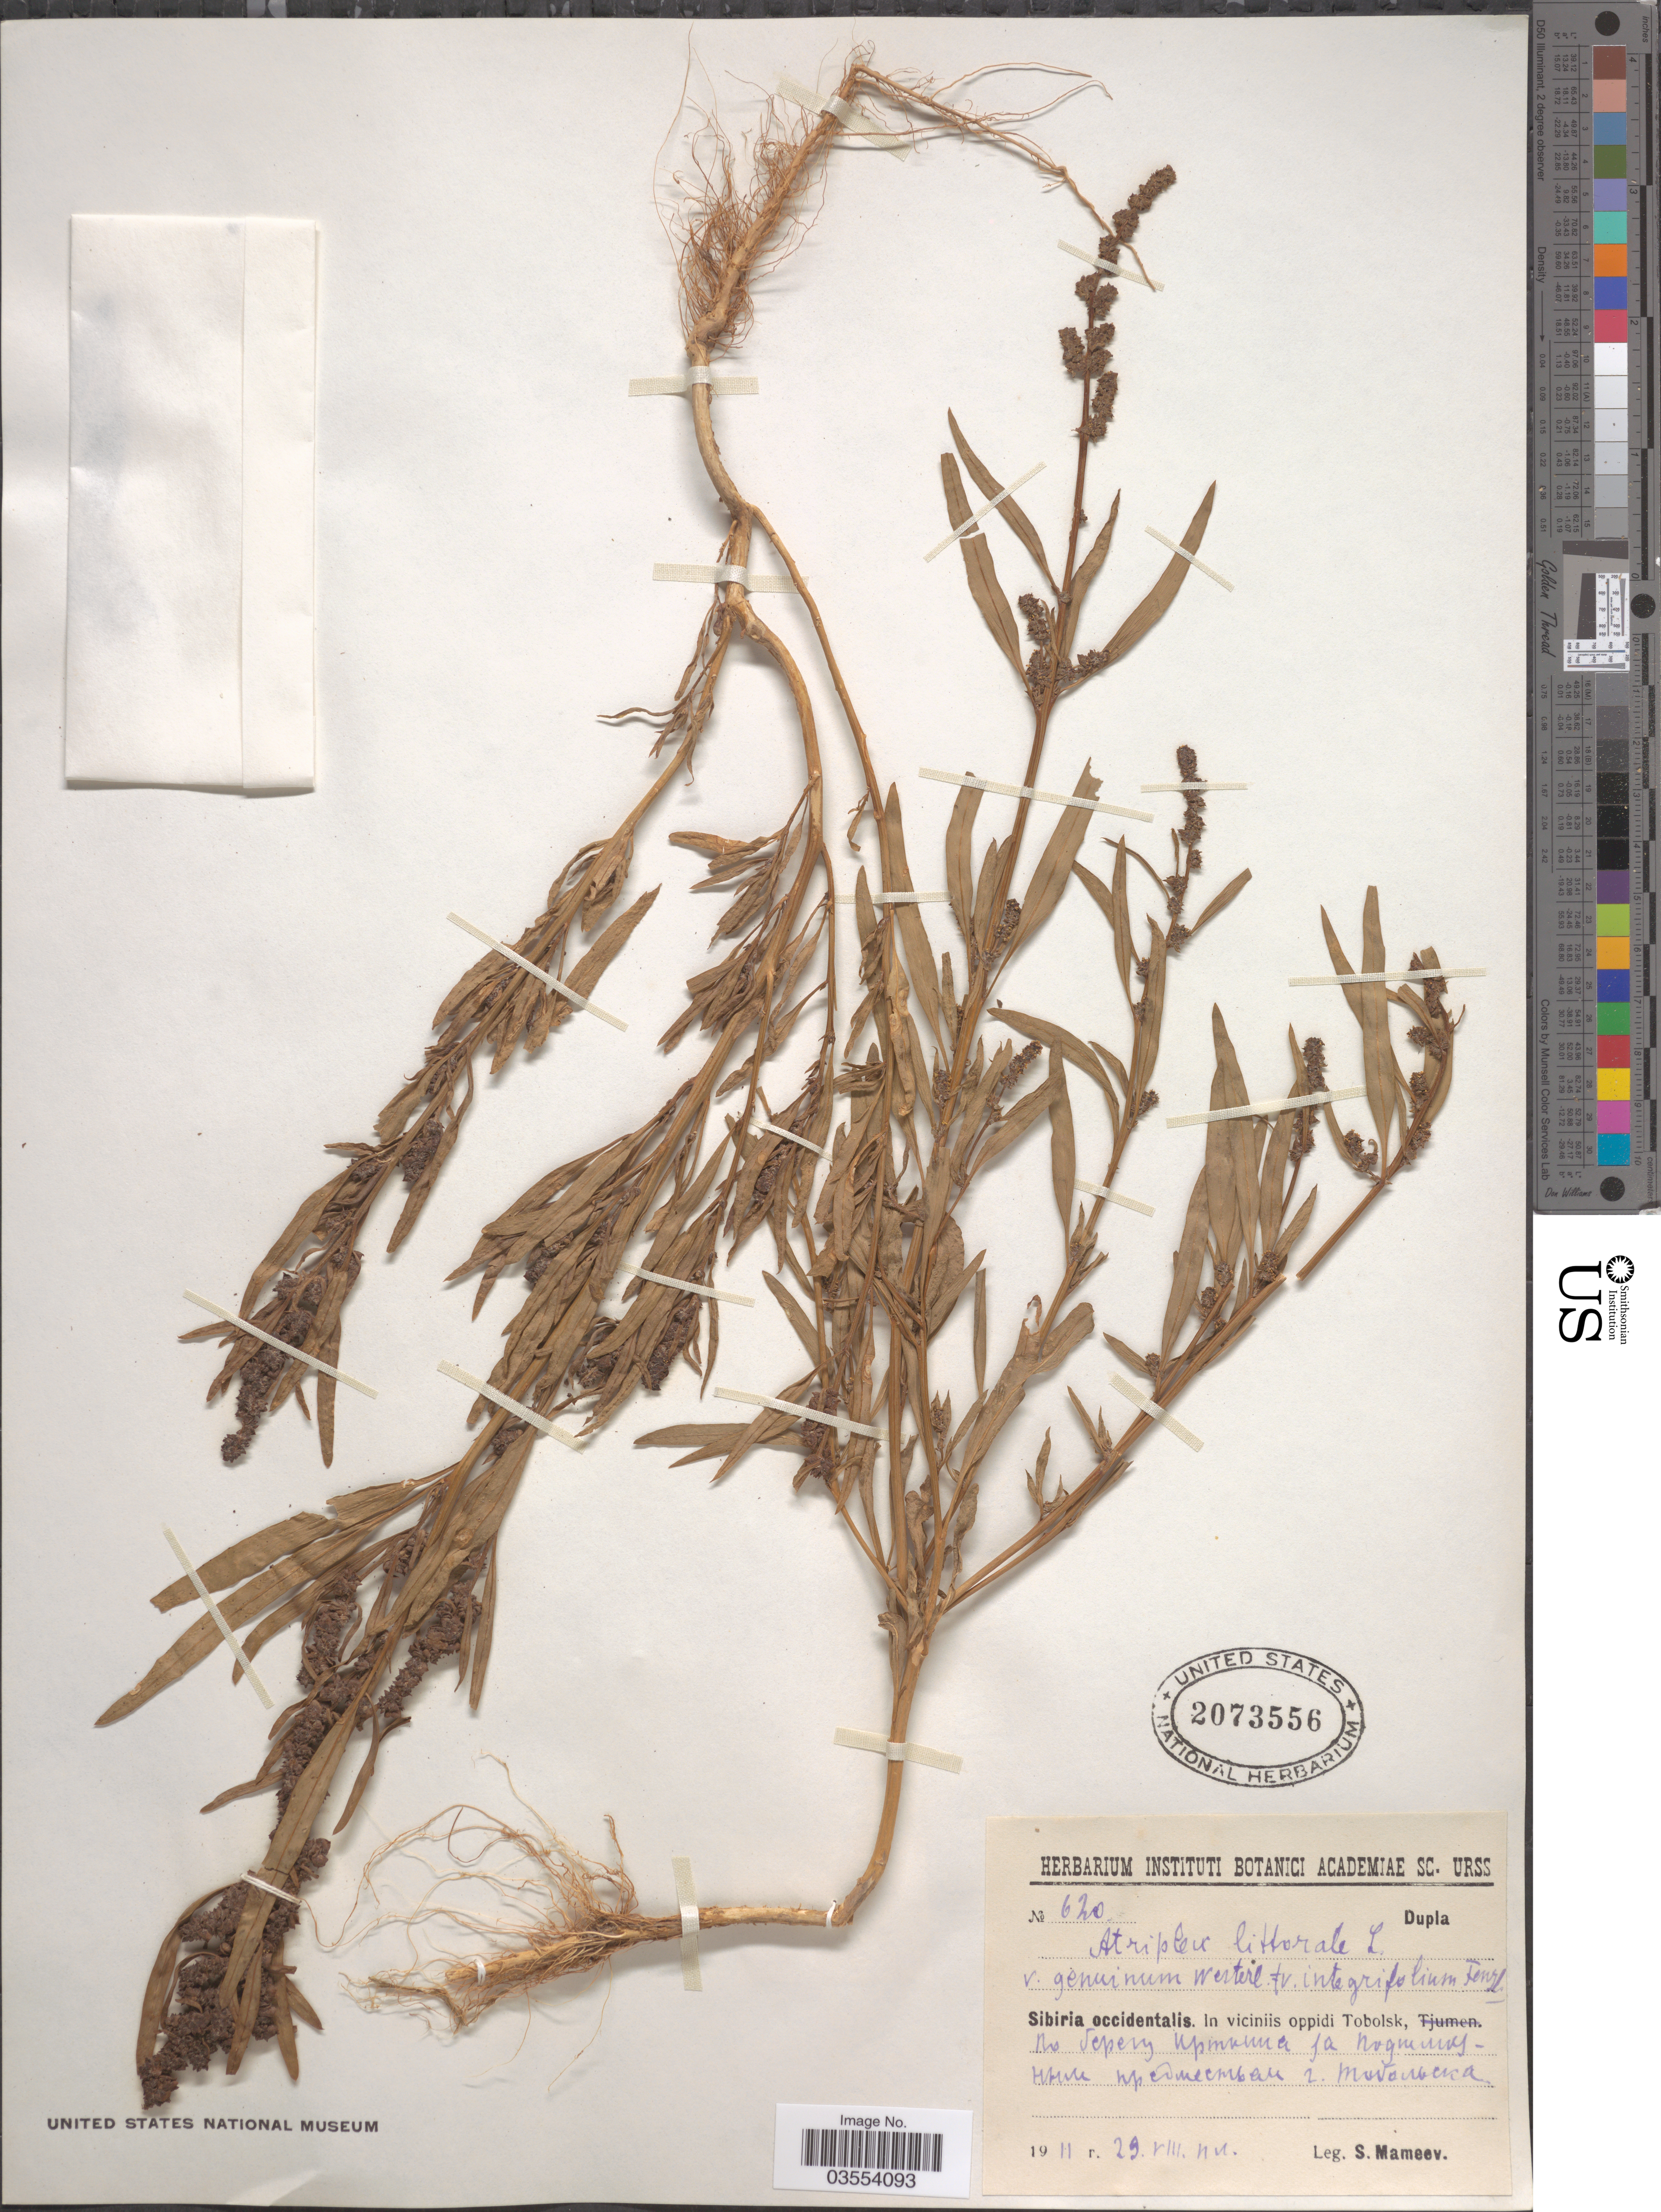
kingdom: Plantae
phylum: Tracheophyta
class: Magnoliopsida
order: Caryophyllales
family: Amaranthaceae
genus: Atriplex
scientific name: Atriplex littoralis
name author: L.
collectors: S. Mameev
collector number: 620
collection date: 1911-08-29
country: Russian Federation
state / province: Tyumen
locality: Sibiria occidentalis. In viciniis oppidi Tobolsk. Near Tobolsk, shore of river Irtysh.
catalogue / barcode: US 2073556